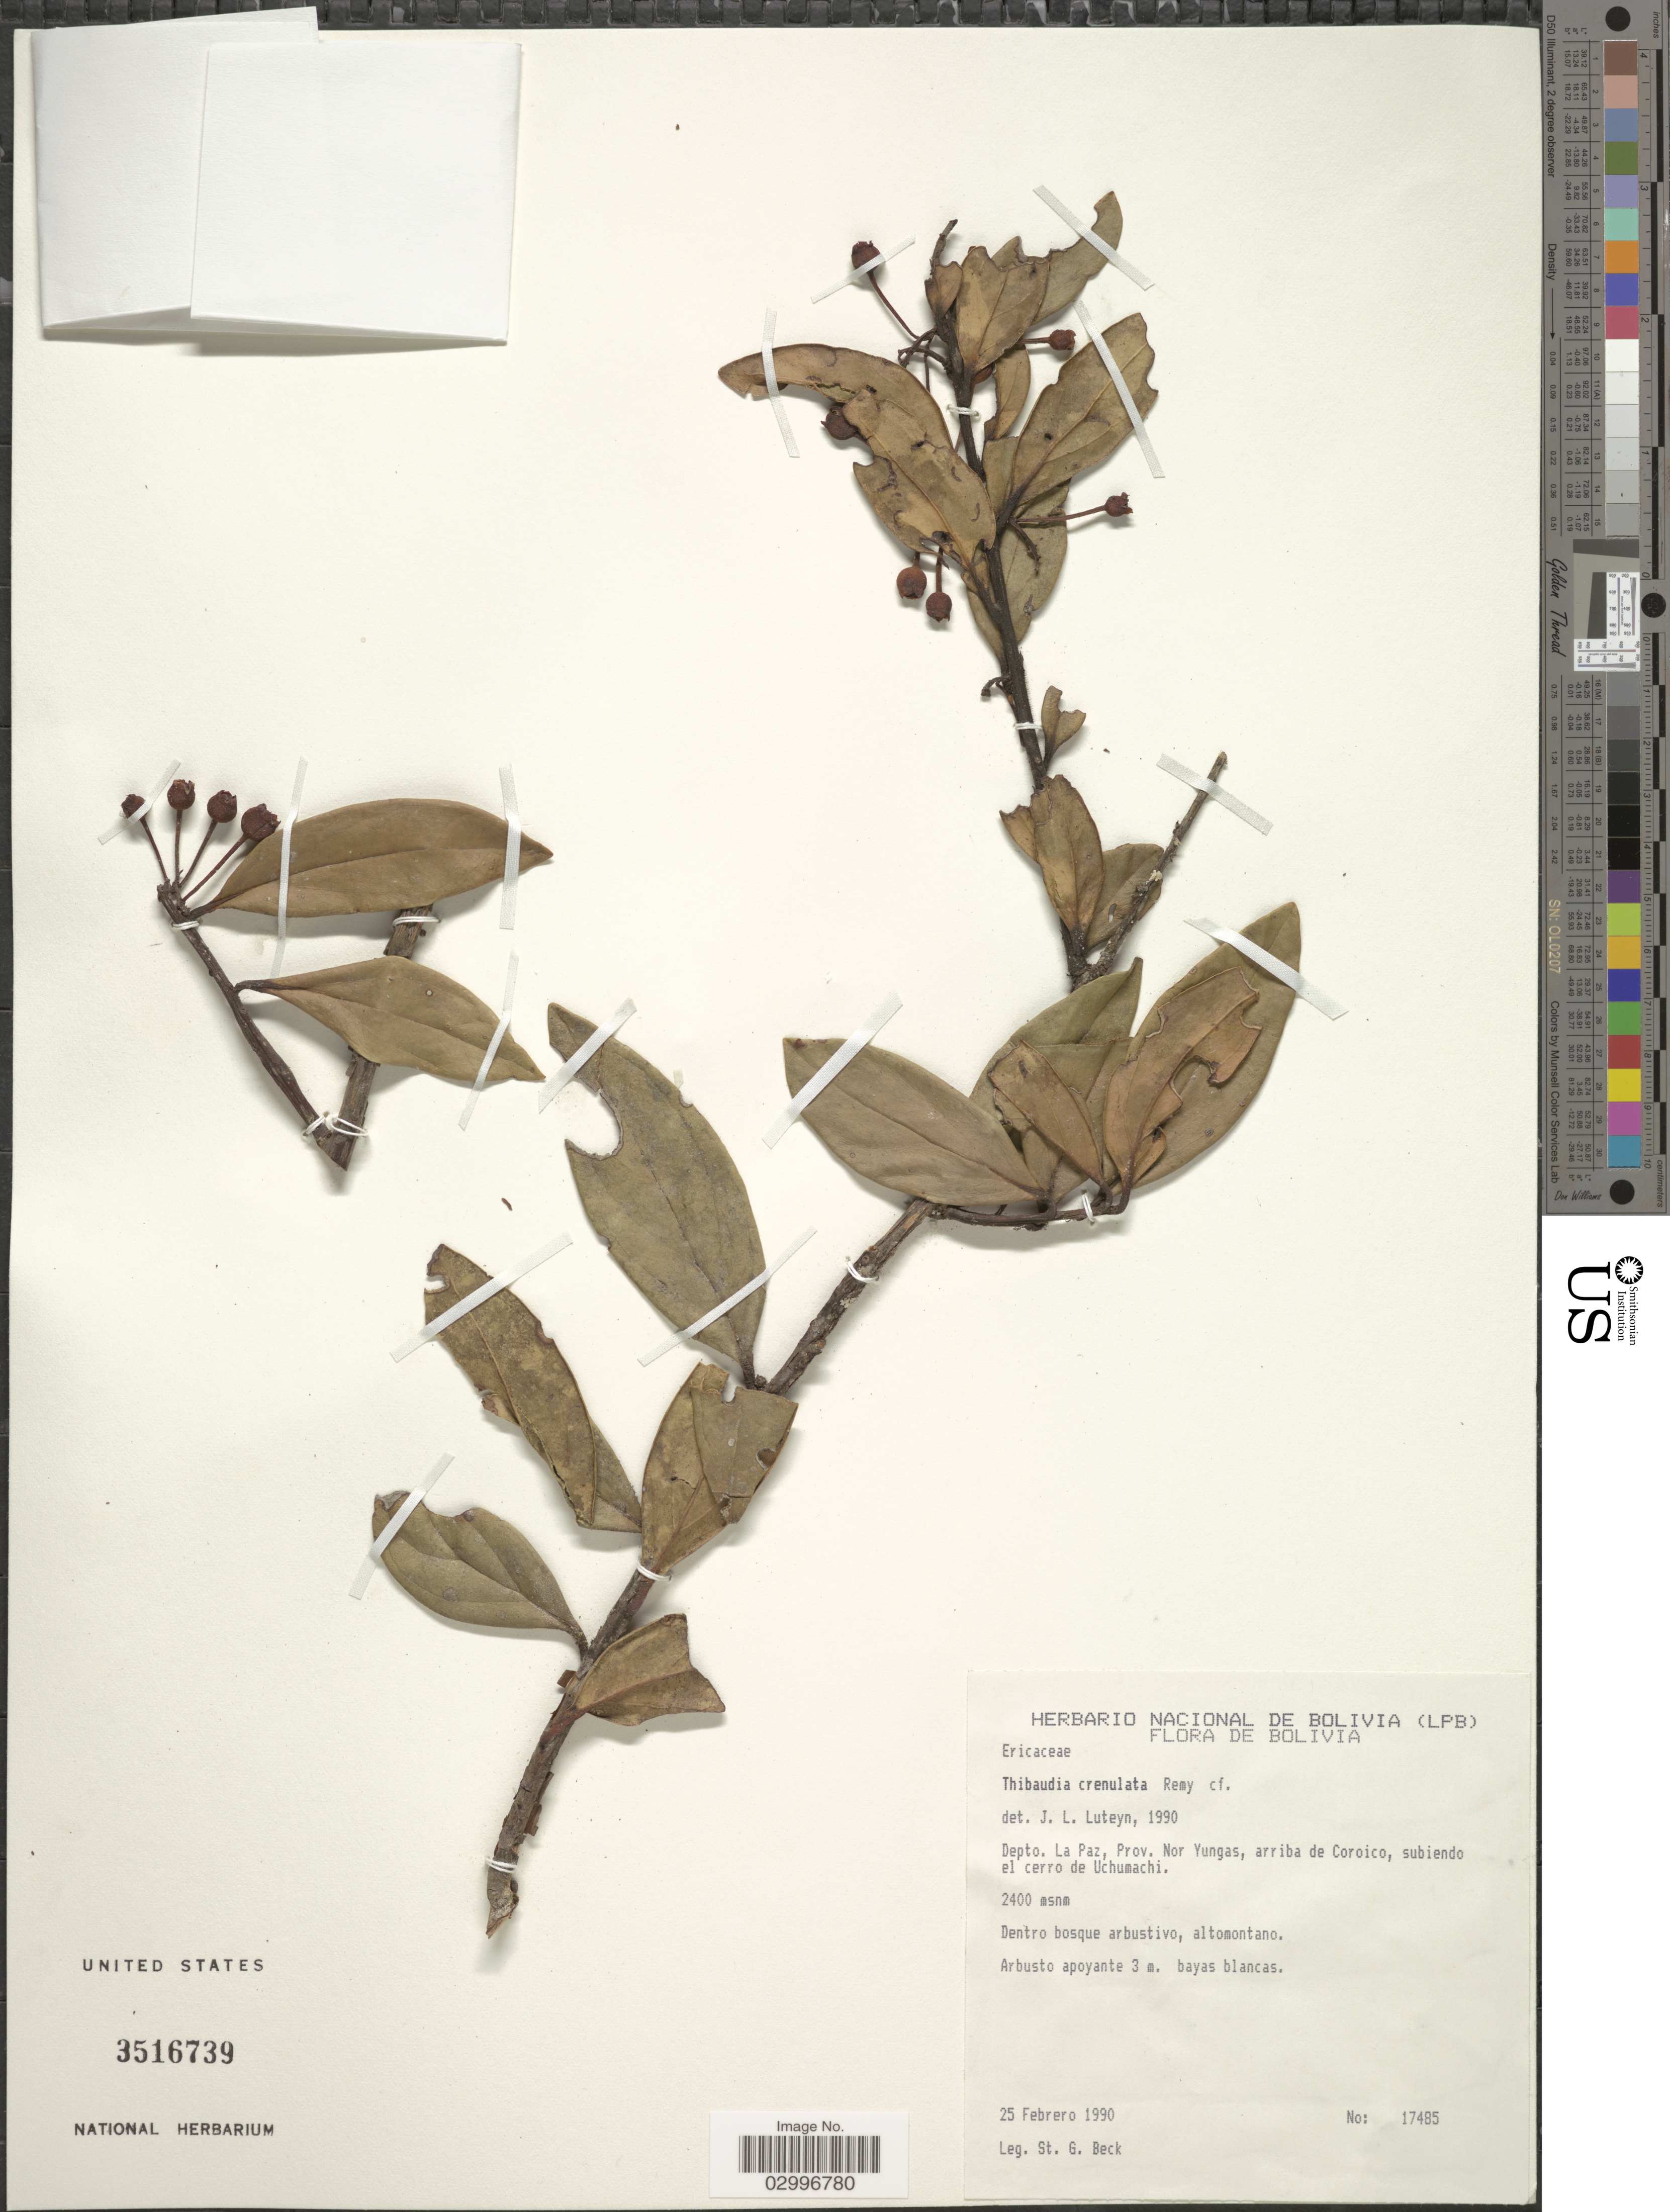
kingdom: Plantae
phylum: Tracheophyta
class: Magnoliopsida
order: Ericales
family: Ericaceae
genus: Thibaudia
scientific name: Thibaudia crenulata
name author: J. Rémy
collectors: S. G. Beck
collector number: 17485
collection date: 1990-02-25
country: Bolivia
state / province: La Paz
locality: Depto. La Paz, Prov. Nor Yungas, arriba de Coroico, subiendo el cerro de Uchumachi.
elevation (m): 2400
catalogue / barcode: US 3516739